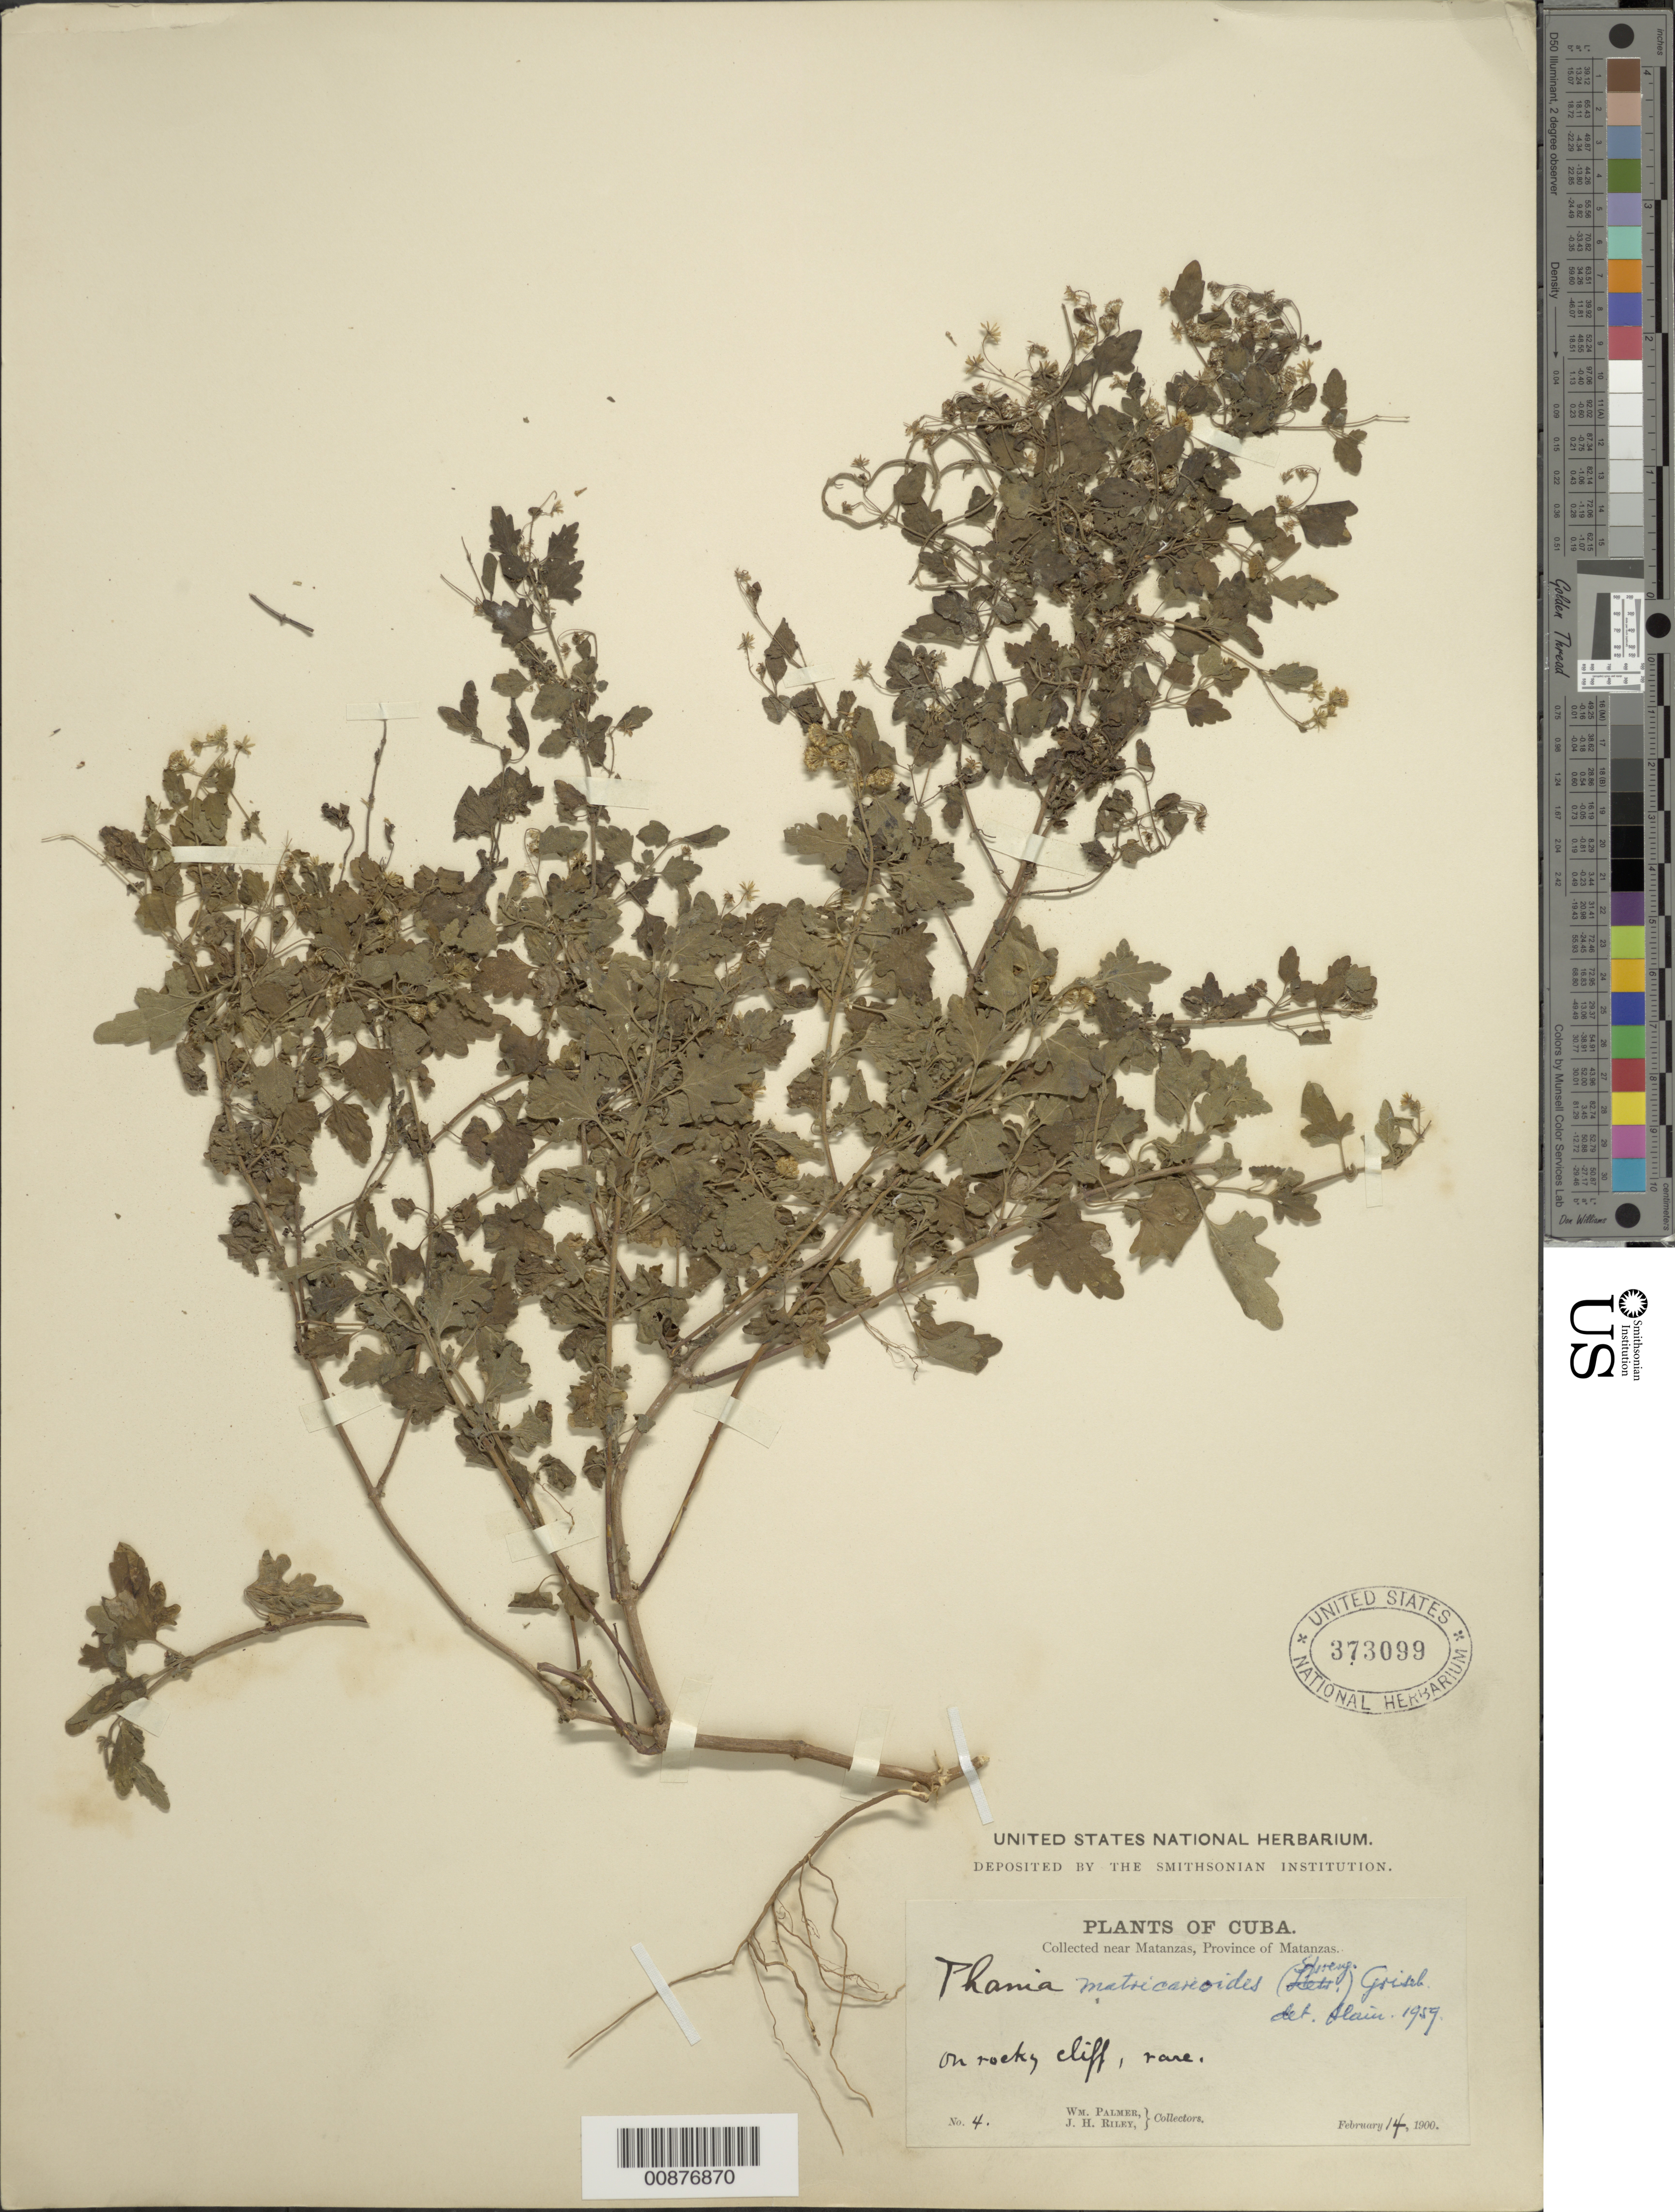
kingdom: Plantae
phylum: Tracheophyta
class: Magnoliopsida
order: Asterales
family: Asteraceae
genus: Phania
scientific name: Phania matricarioides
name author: (Spreng.) Griseb.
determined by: Liogier, Alain H.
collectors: W. Palmer & J. H. Riley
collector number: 4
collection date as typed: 14 Feb 1900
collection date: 1900-02-14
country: Cuba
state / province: Matanzas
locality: Near Matanzas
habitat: On rocky cliff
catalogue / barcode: US 373099